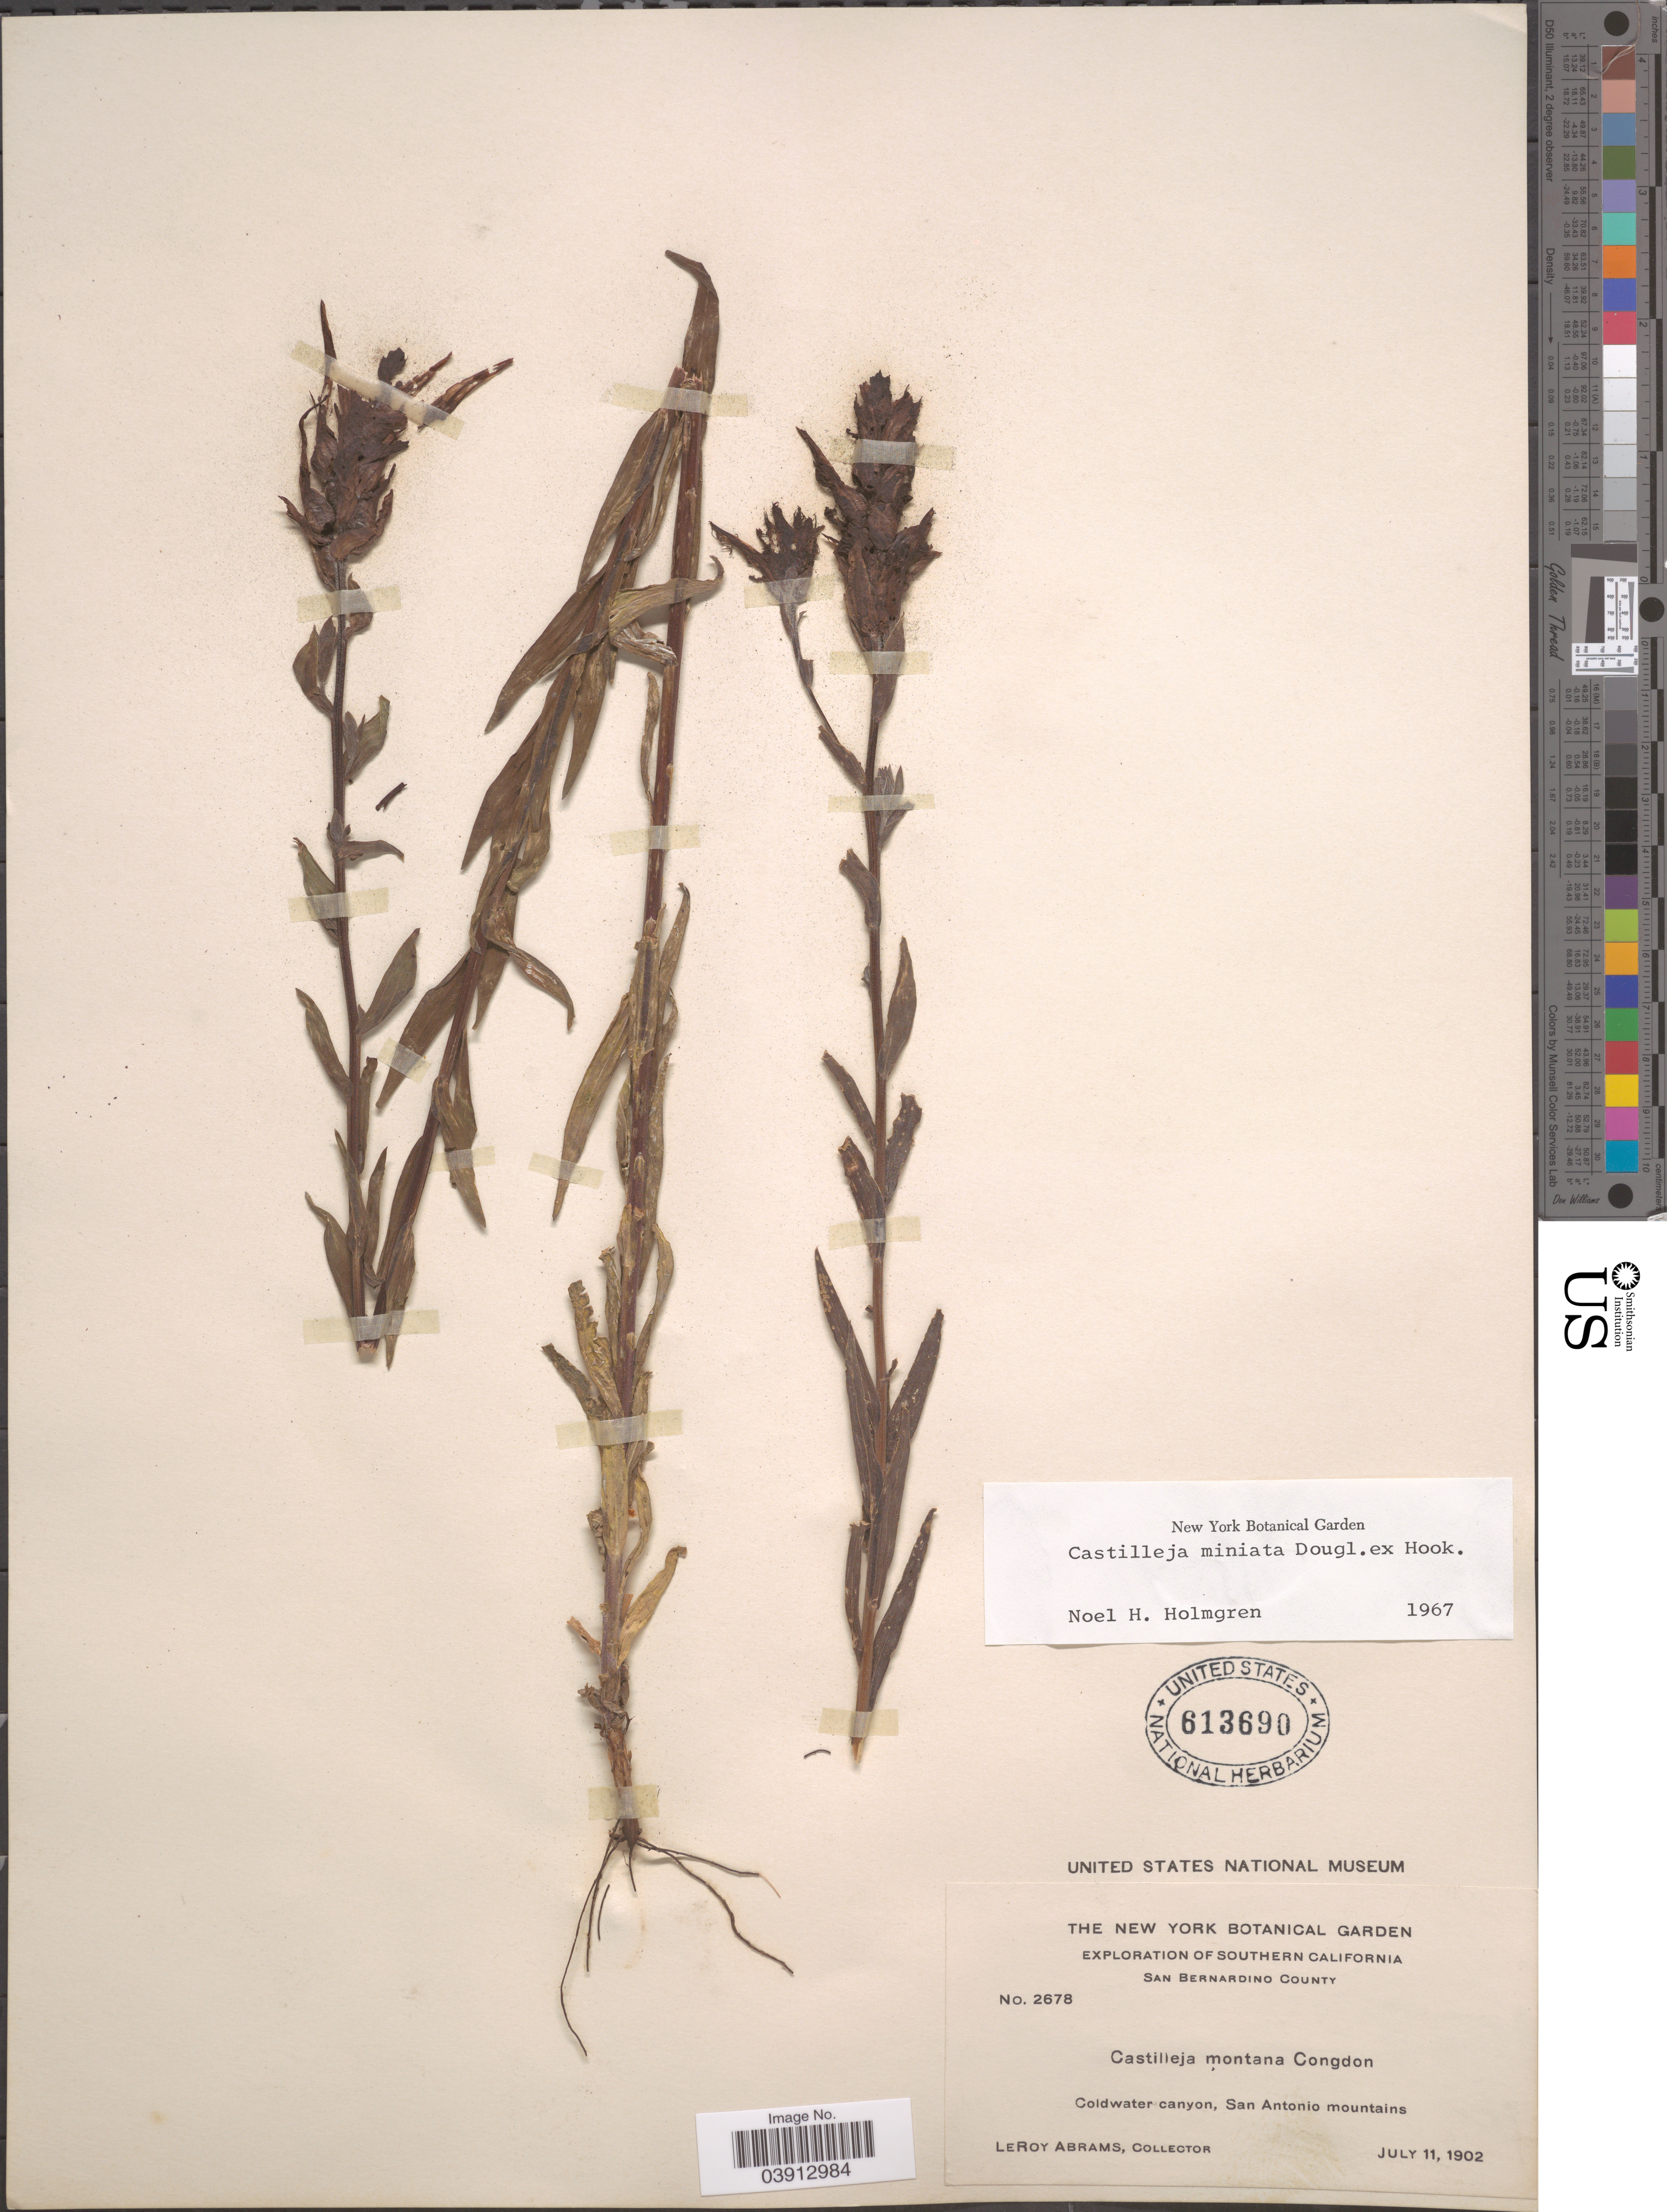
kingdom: Plantae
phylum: Tracheophyta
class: Magnoliopsida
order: Lamiales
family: Orobanchaceae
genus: Castilleja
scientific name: Castilleja miniata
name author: Douglas ex Hook.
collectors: L. Abrams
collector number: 2678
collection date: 1902-07-11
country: United States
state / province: California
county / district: San Bernardino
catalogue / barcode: US 613690